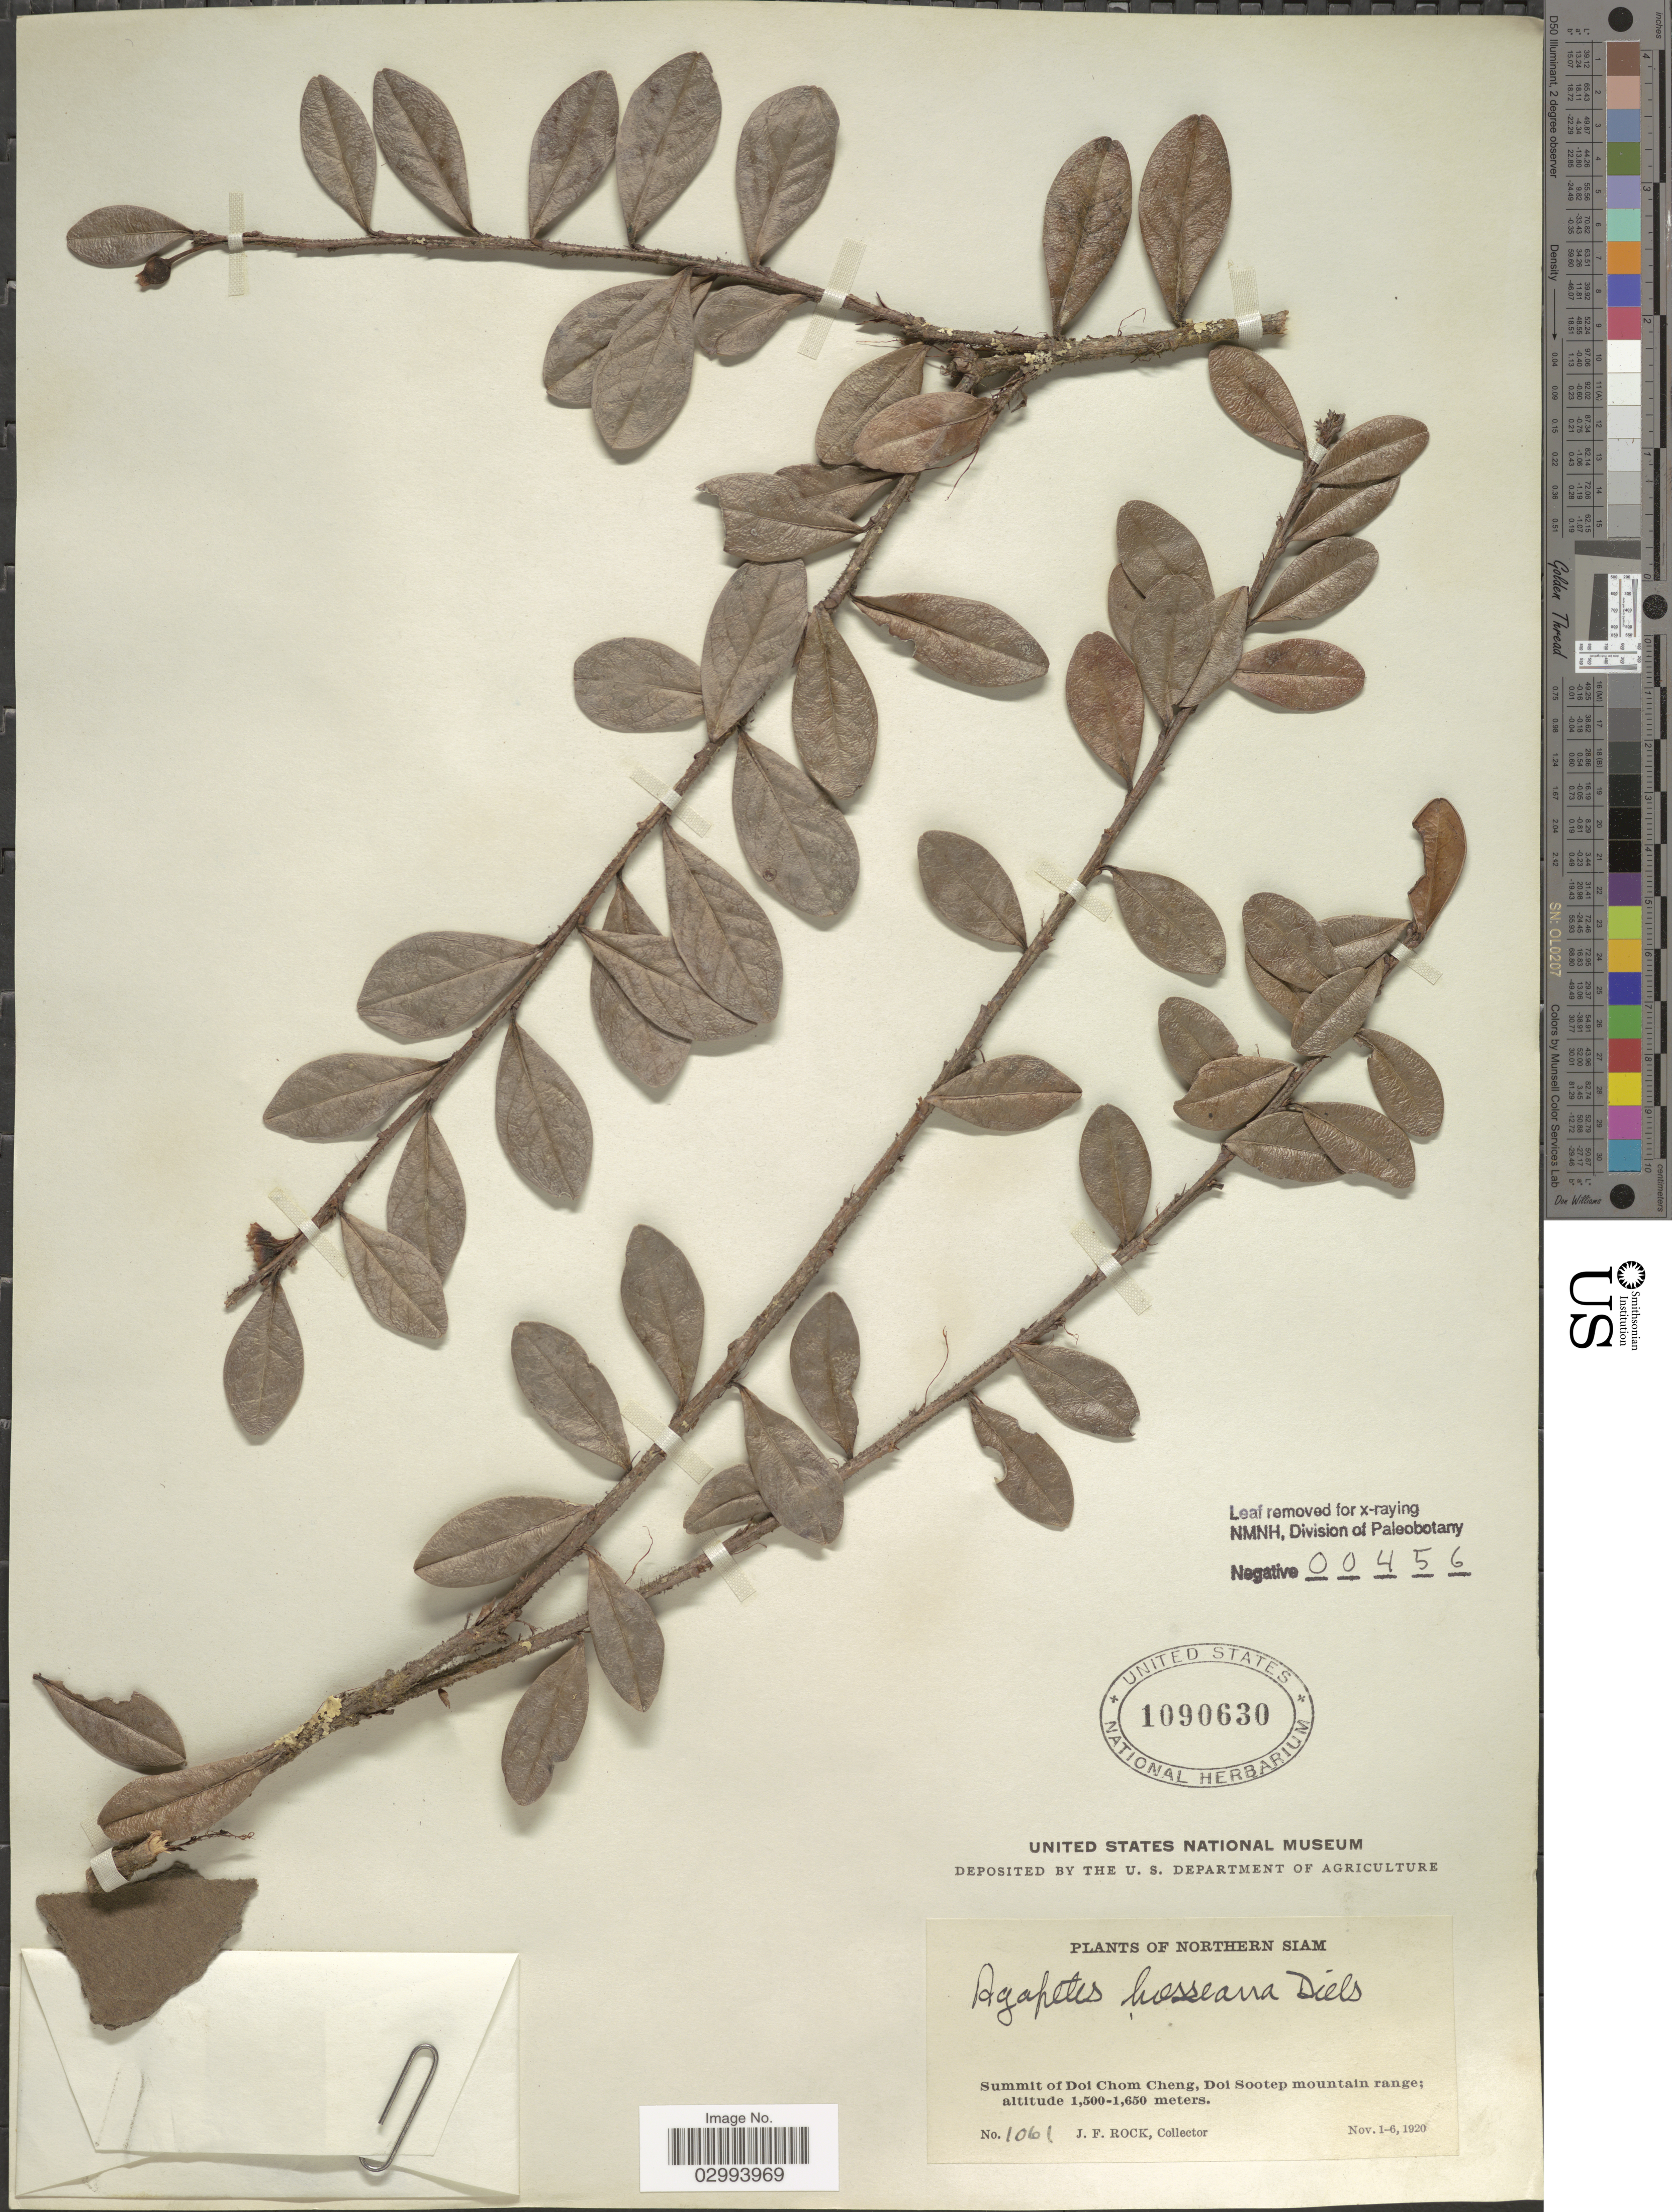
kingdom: Plantae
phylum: Tracheophyta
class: Magnoliopsida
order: Ericales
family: Ericaceae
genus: Agapetes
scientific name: Agapetes hosseana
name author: Diels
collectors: J. Rock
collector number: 1061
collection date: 1920-11-01/1920-11-06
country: Thailand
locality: Northern Siam. Summit of Doi Chom Cheng, Doi Sootep mountain range.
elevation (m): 1500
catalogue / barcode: US 1090630